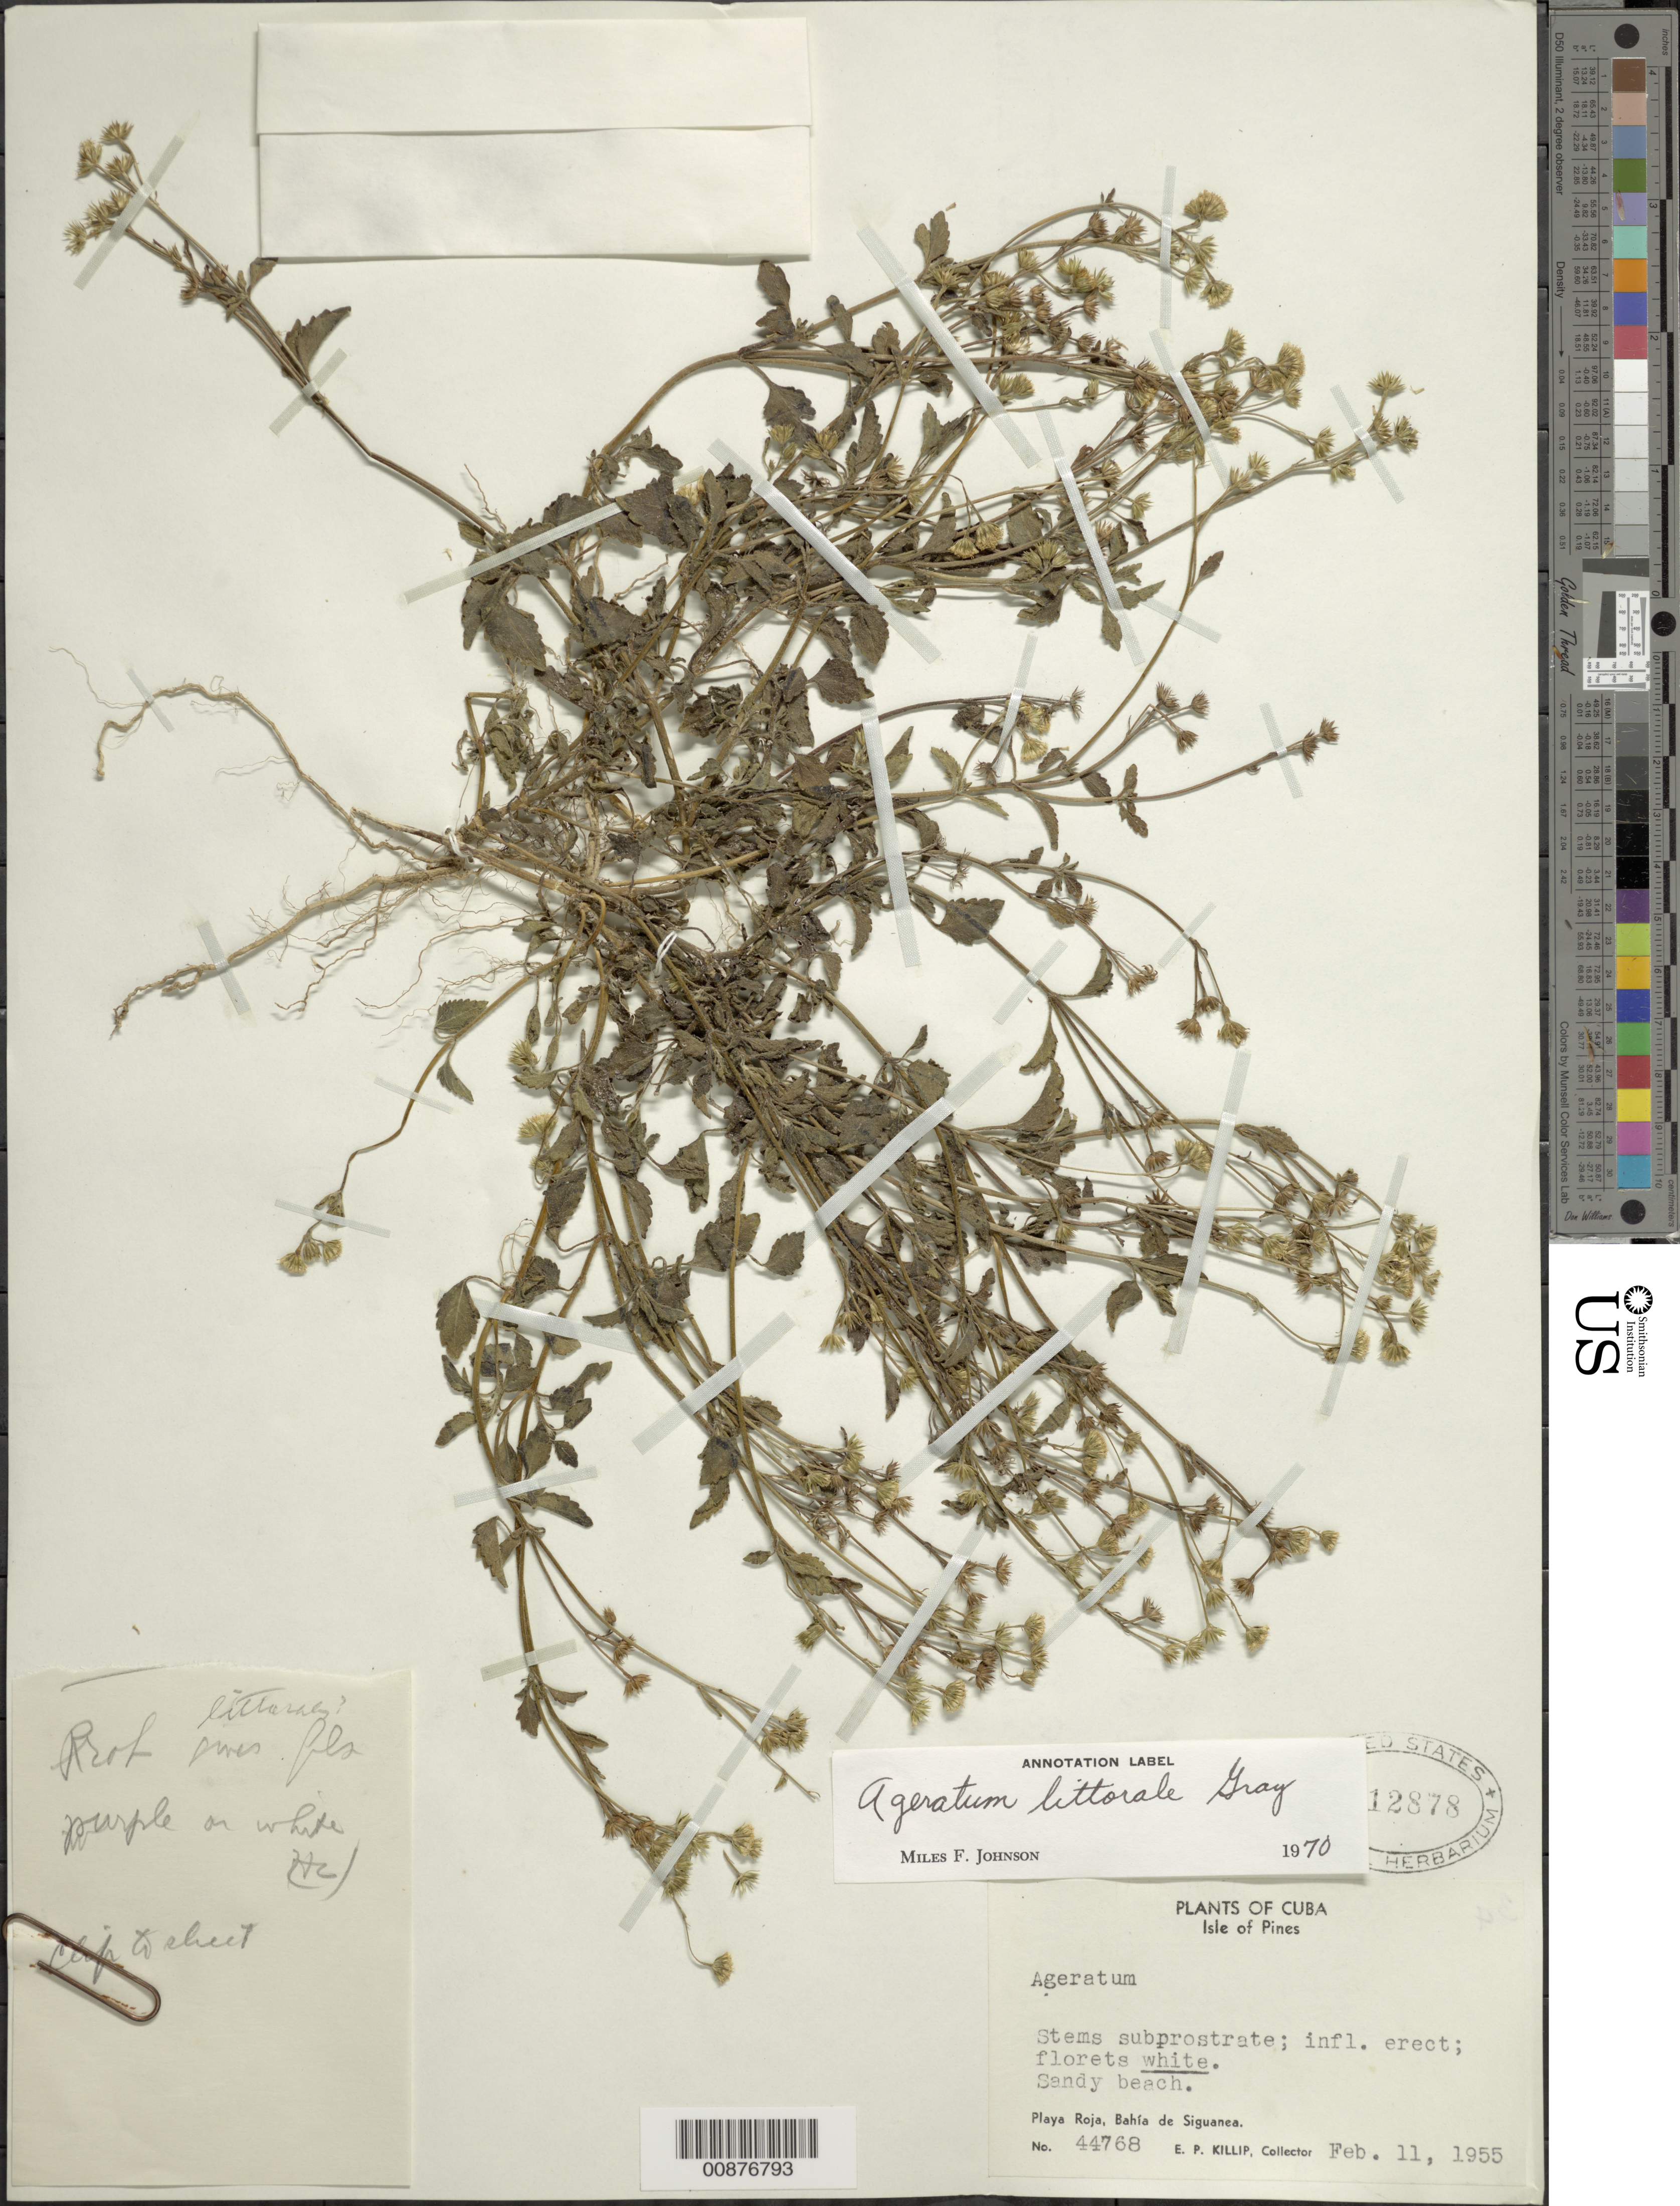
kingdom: Plantae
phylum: Tracheophyta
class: Magnoliopsida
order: Asterales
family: Asteraceae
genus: Ageratum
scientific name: Ageratum conyzoides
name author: L.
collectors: E. P. Killip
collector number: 44768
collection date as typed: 11 Feb 1955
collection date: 1955-02-11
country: Cuba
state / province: Isla de La Juventud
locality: Playa Roja, Bahia de Siguanea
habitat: Sandy beach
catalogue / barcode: US 2112878